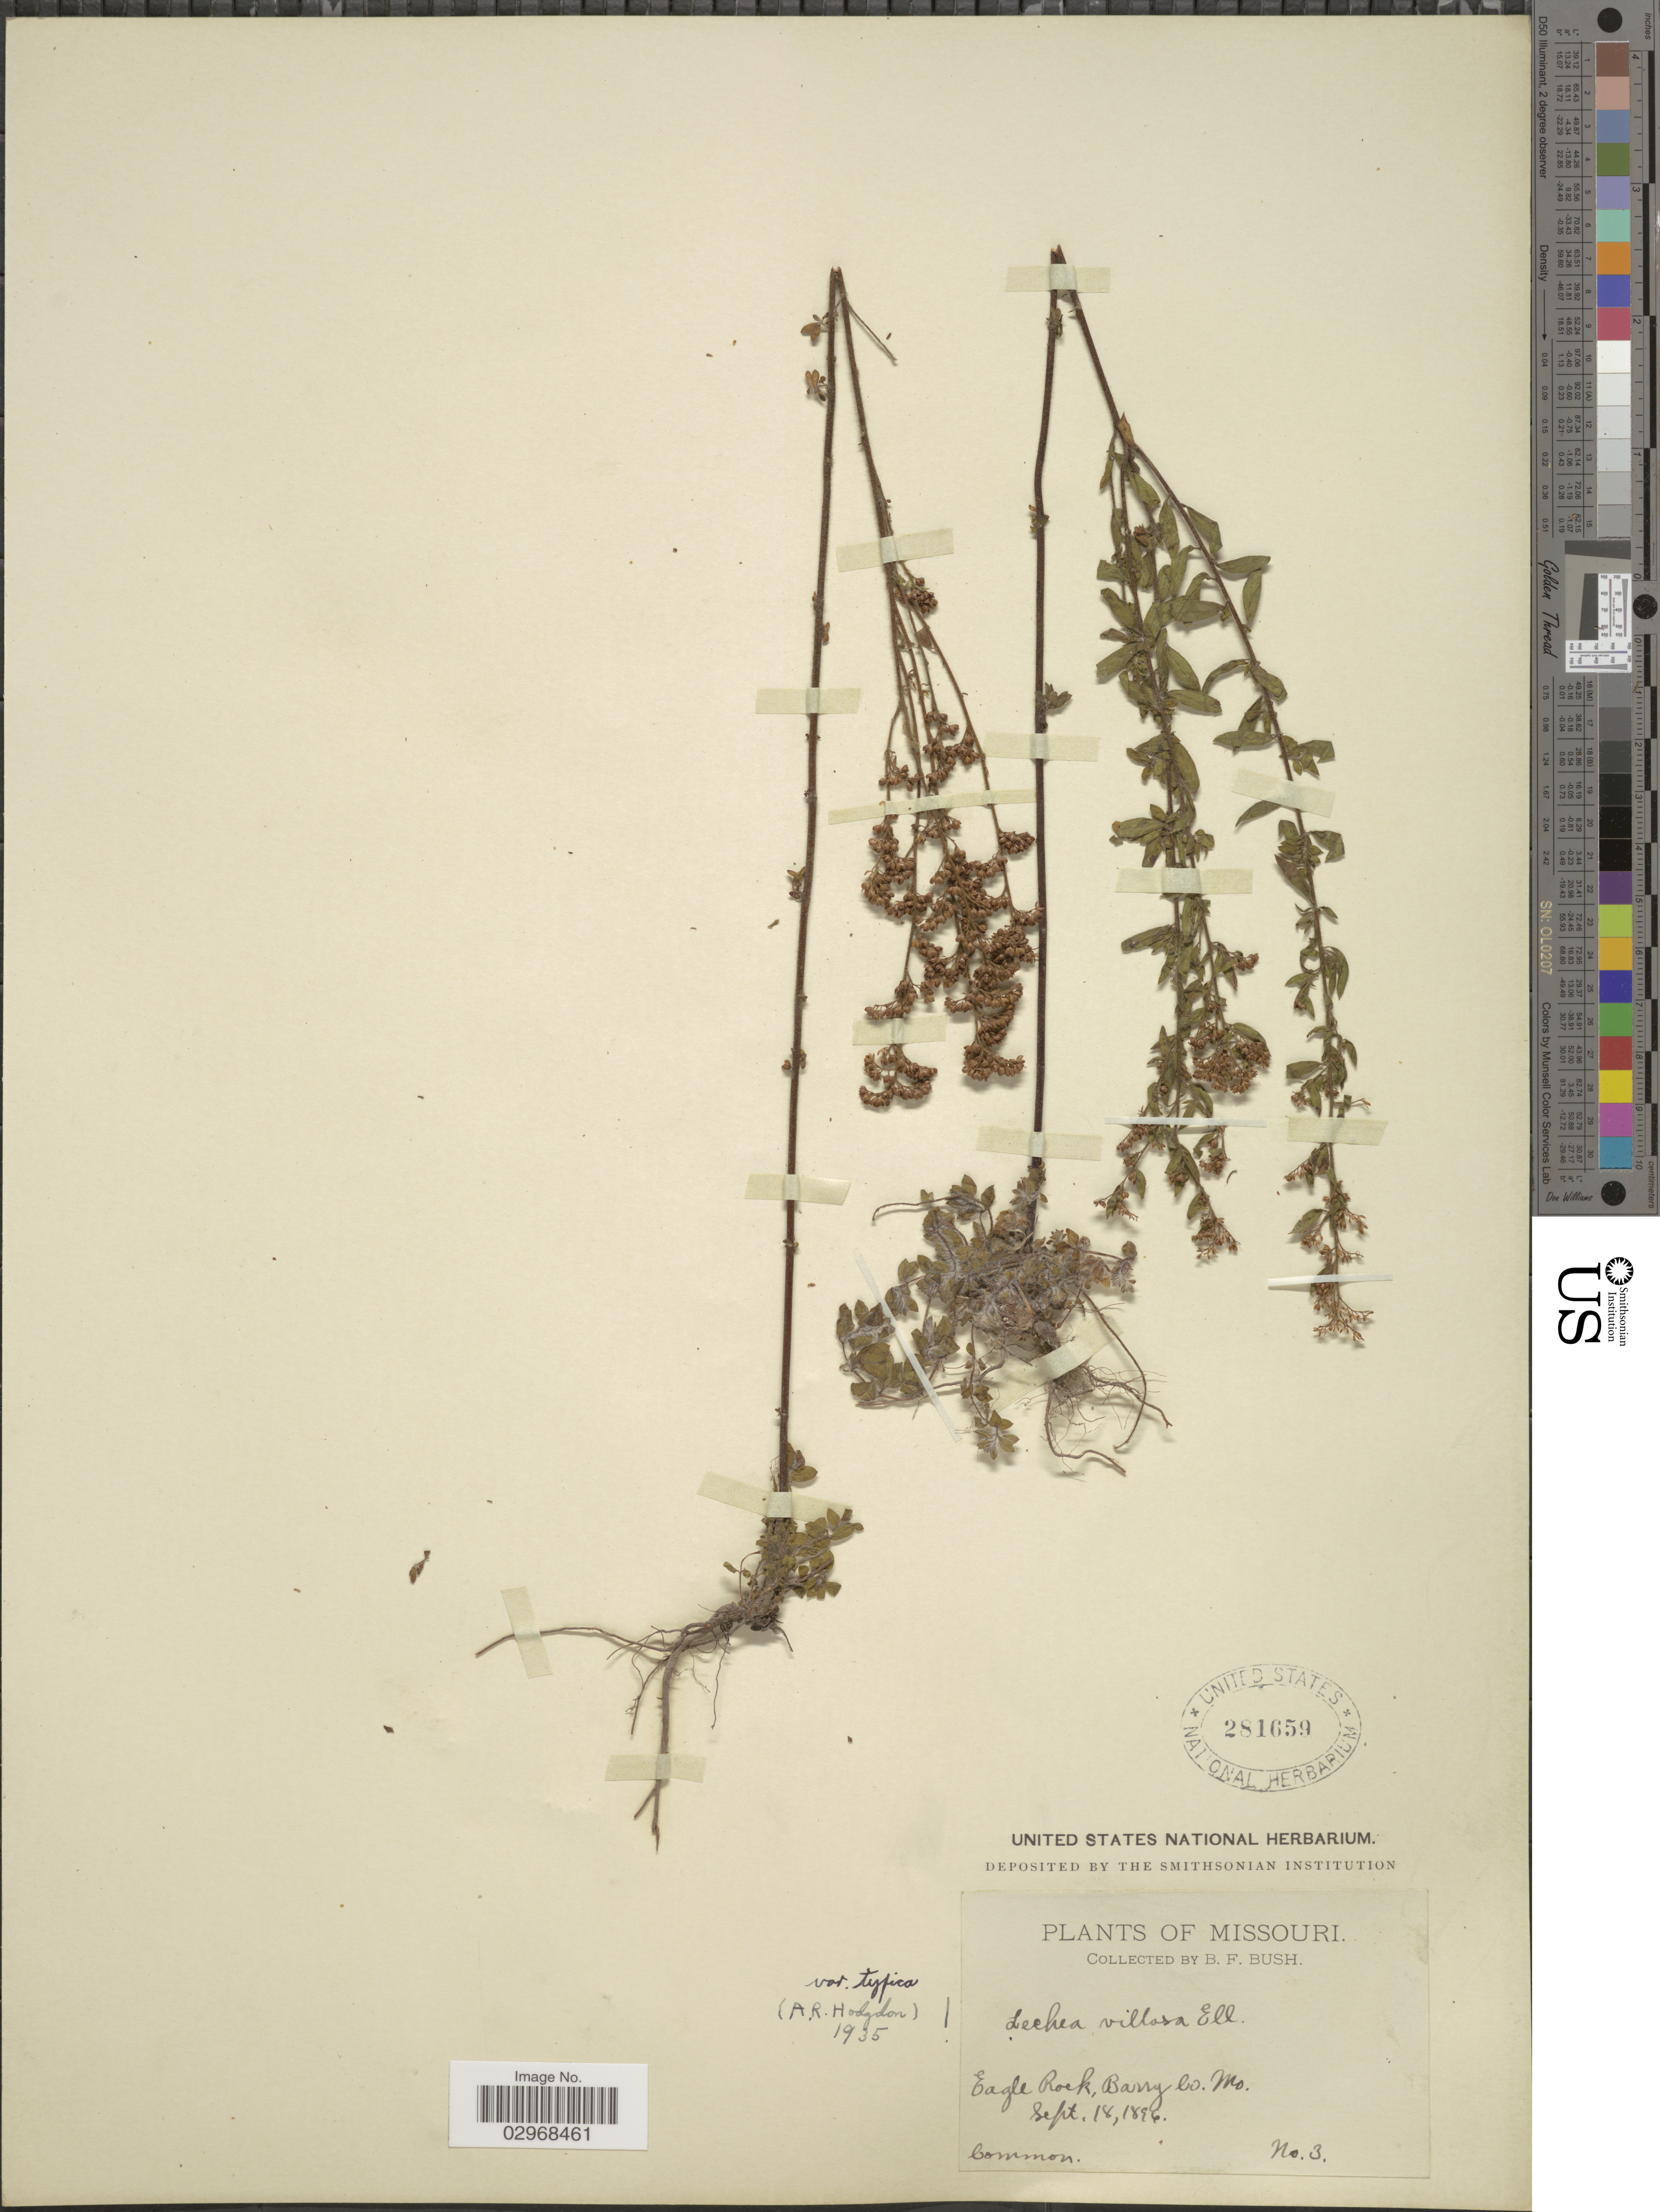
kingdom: Plantae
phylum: Tracheophyta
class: Magnoliopsida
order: Malvales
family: Cistaceae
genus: Lechea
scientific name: Lechea villosa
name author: Elliott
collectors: B. F. Bush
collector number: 3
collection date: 1896-09-18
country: United States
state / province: Missouri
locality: Eagle Rock, Barry Co.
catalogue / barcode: US 281659